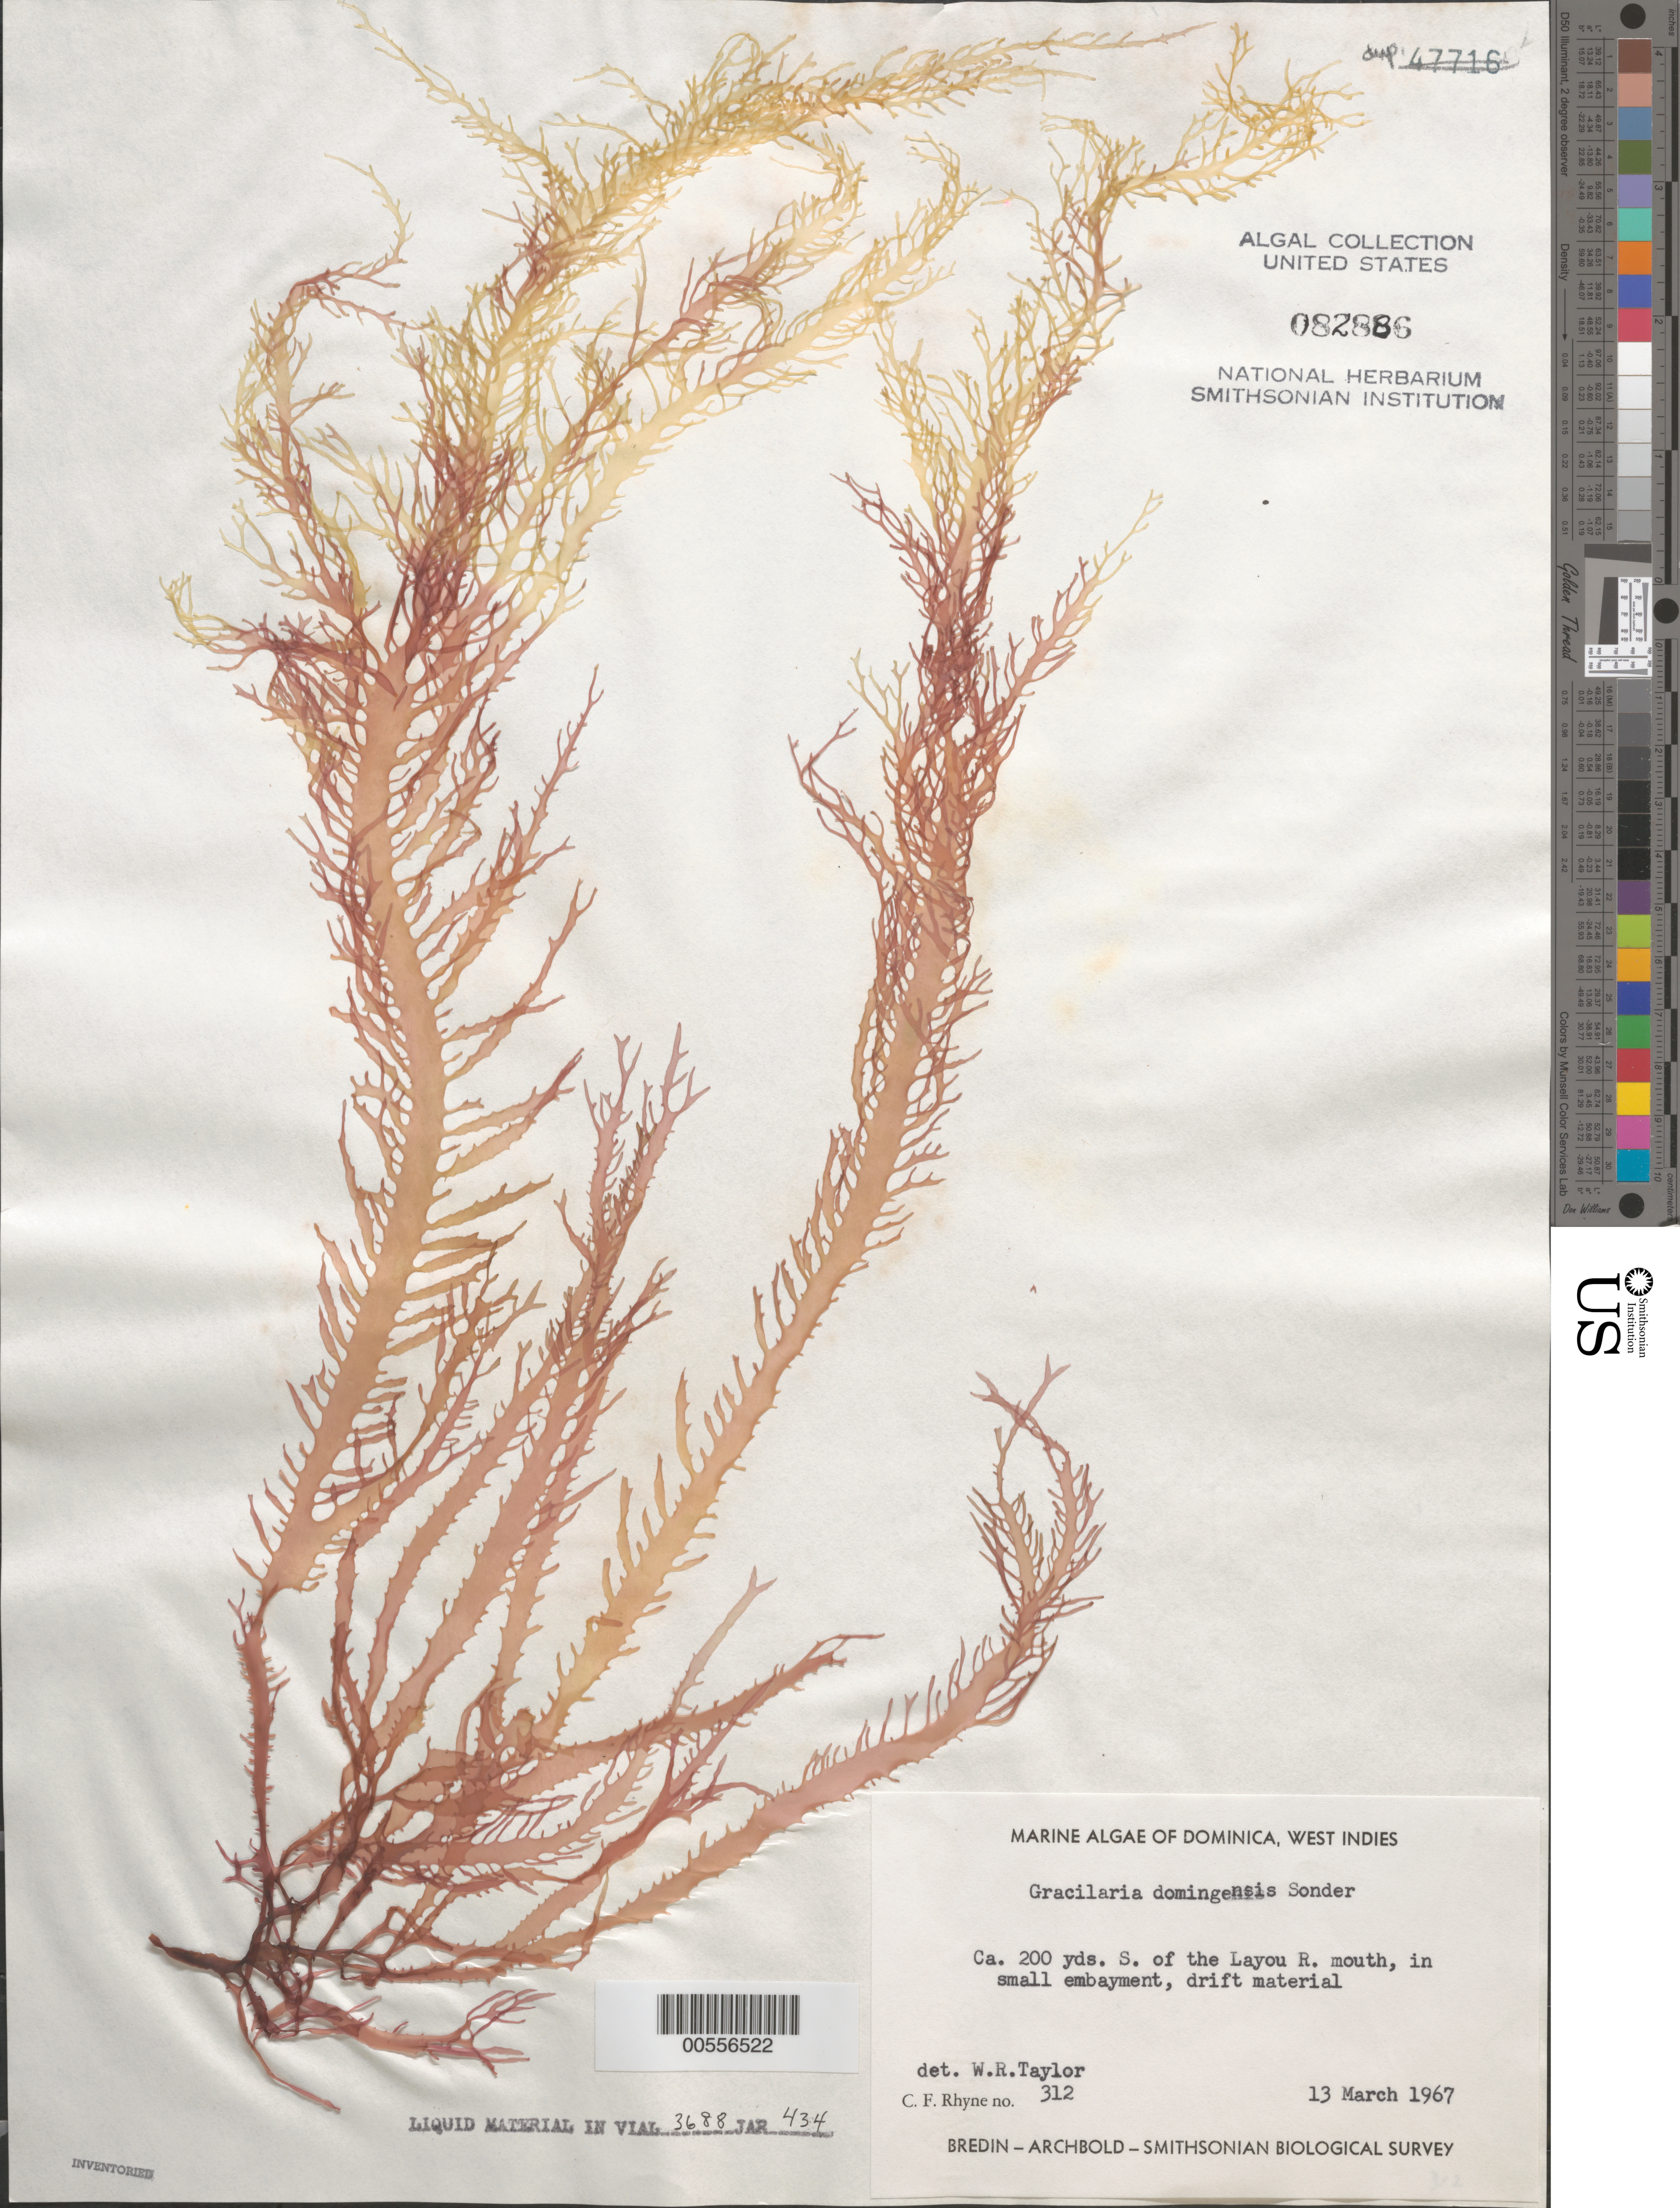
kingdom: Plantae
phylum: Rhodophyta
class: Florideophyceae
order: Gracilariales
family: Gracilariaceae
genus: Gracilaria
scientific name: Gracilaria domingensis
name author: (Kütz.) O.G. Sond. in Dickie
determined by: Taylor, William R.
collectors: C. Rhyne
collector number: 312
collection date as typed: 13 Mar 1967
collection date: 1967-03-13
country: Dominica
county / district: St. Joseph's Parish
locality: Just south of Layou River mouth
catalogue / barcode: US 82886